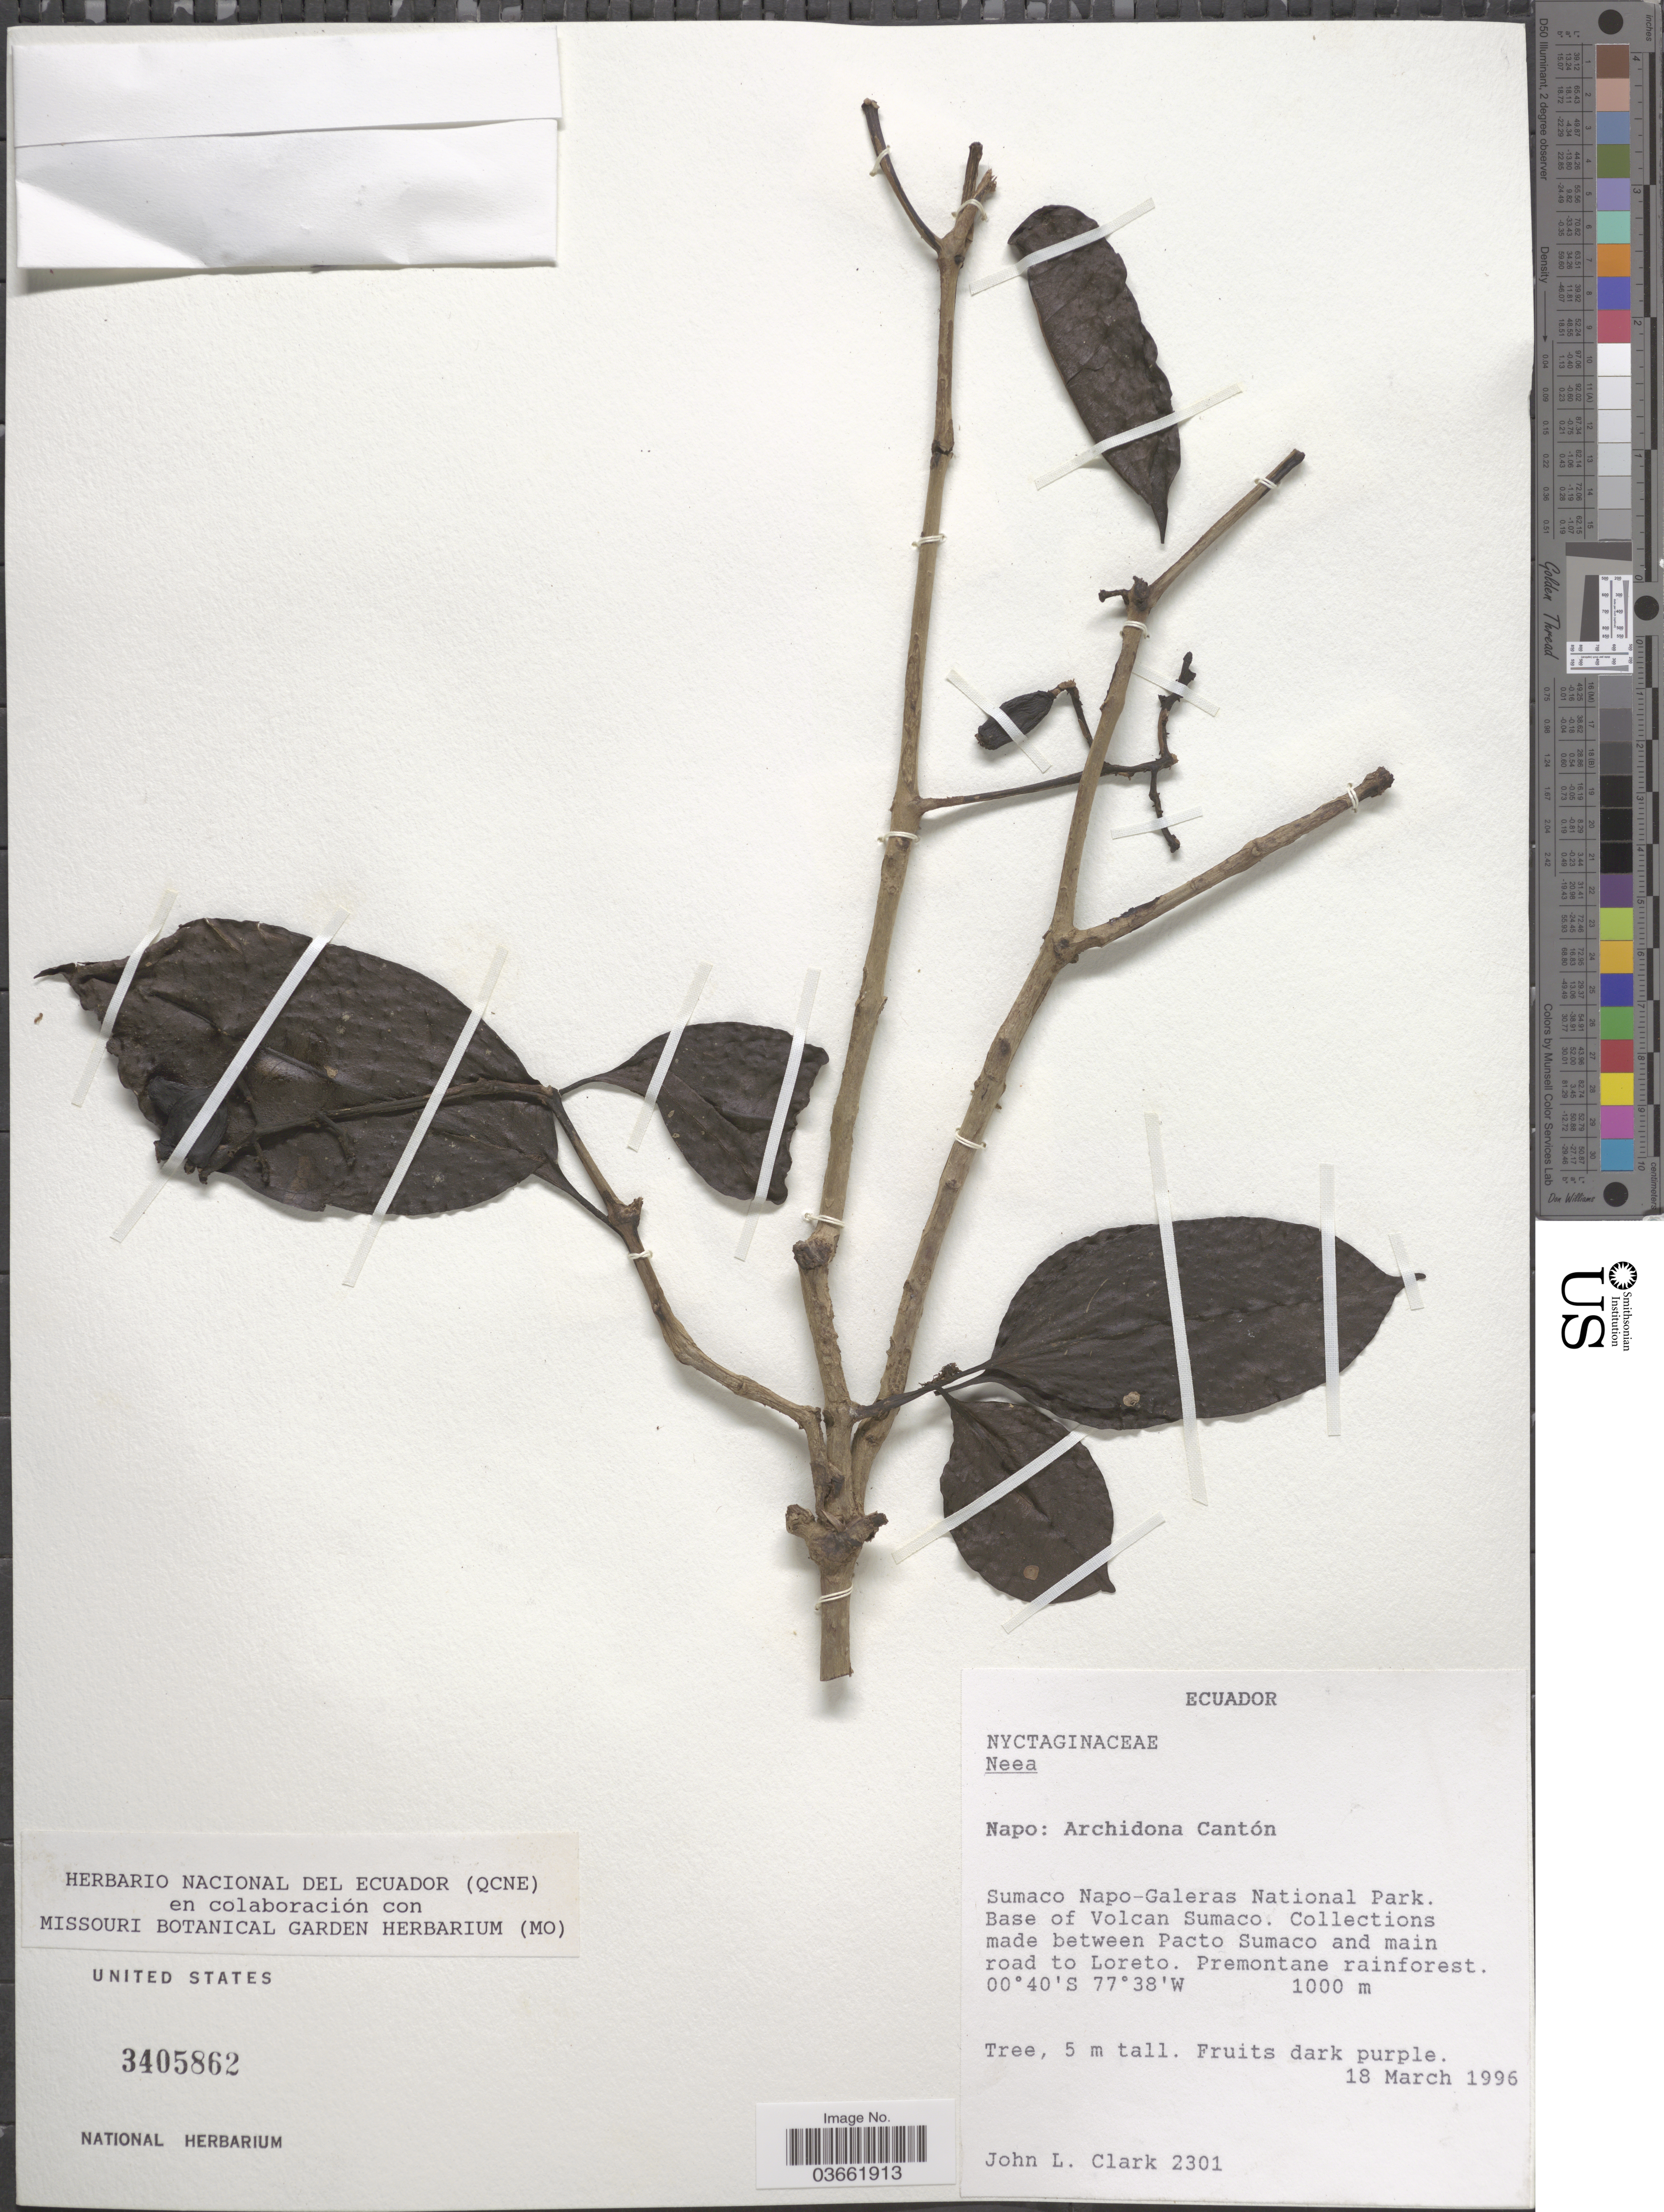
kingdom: Plantae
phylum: Tracheophyta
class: Magnoliopsida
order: Caryophyllales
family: Nyctaginaceae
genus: Neea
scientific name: Neea sp.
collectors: J. L. Clark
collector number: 2301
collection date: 1996-03-18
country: Ecuador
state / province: Napo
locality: Archidona Cantón. Sumaco Napo-Galeras National Park. Base of Volcan Sumaco. Collections made between Pacto Sumaco and main road to Loreto.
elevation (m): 1000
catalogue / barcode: US 3405862